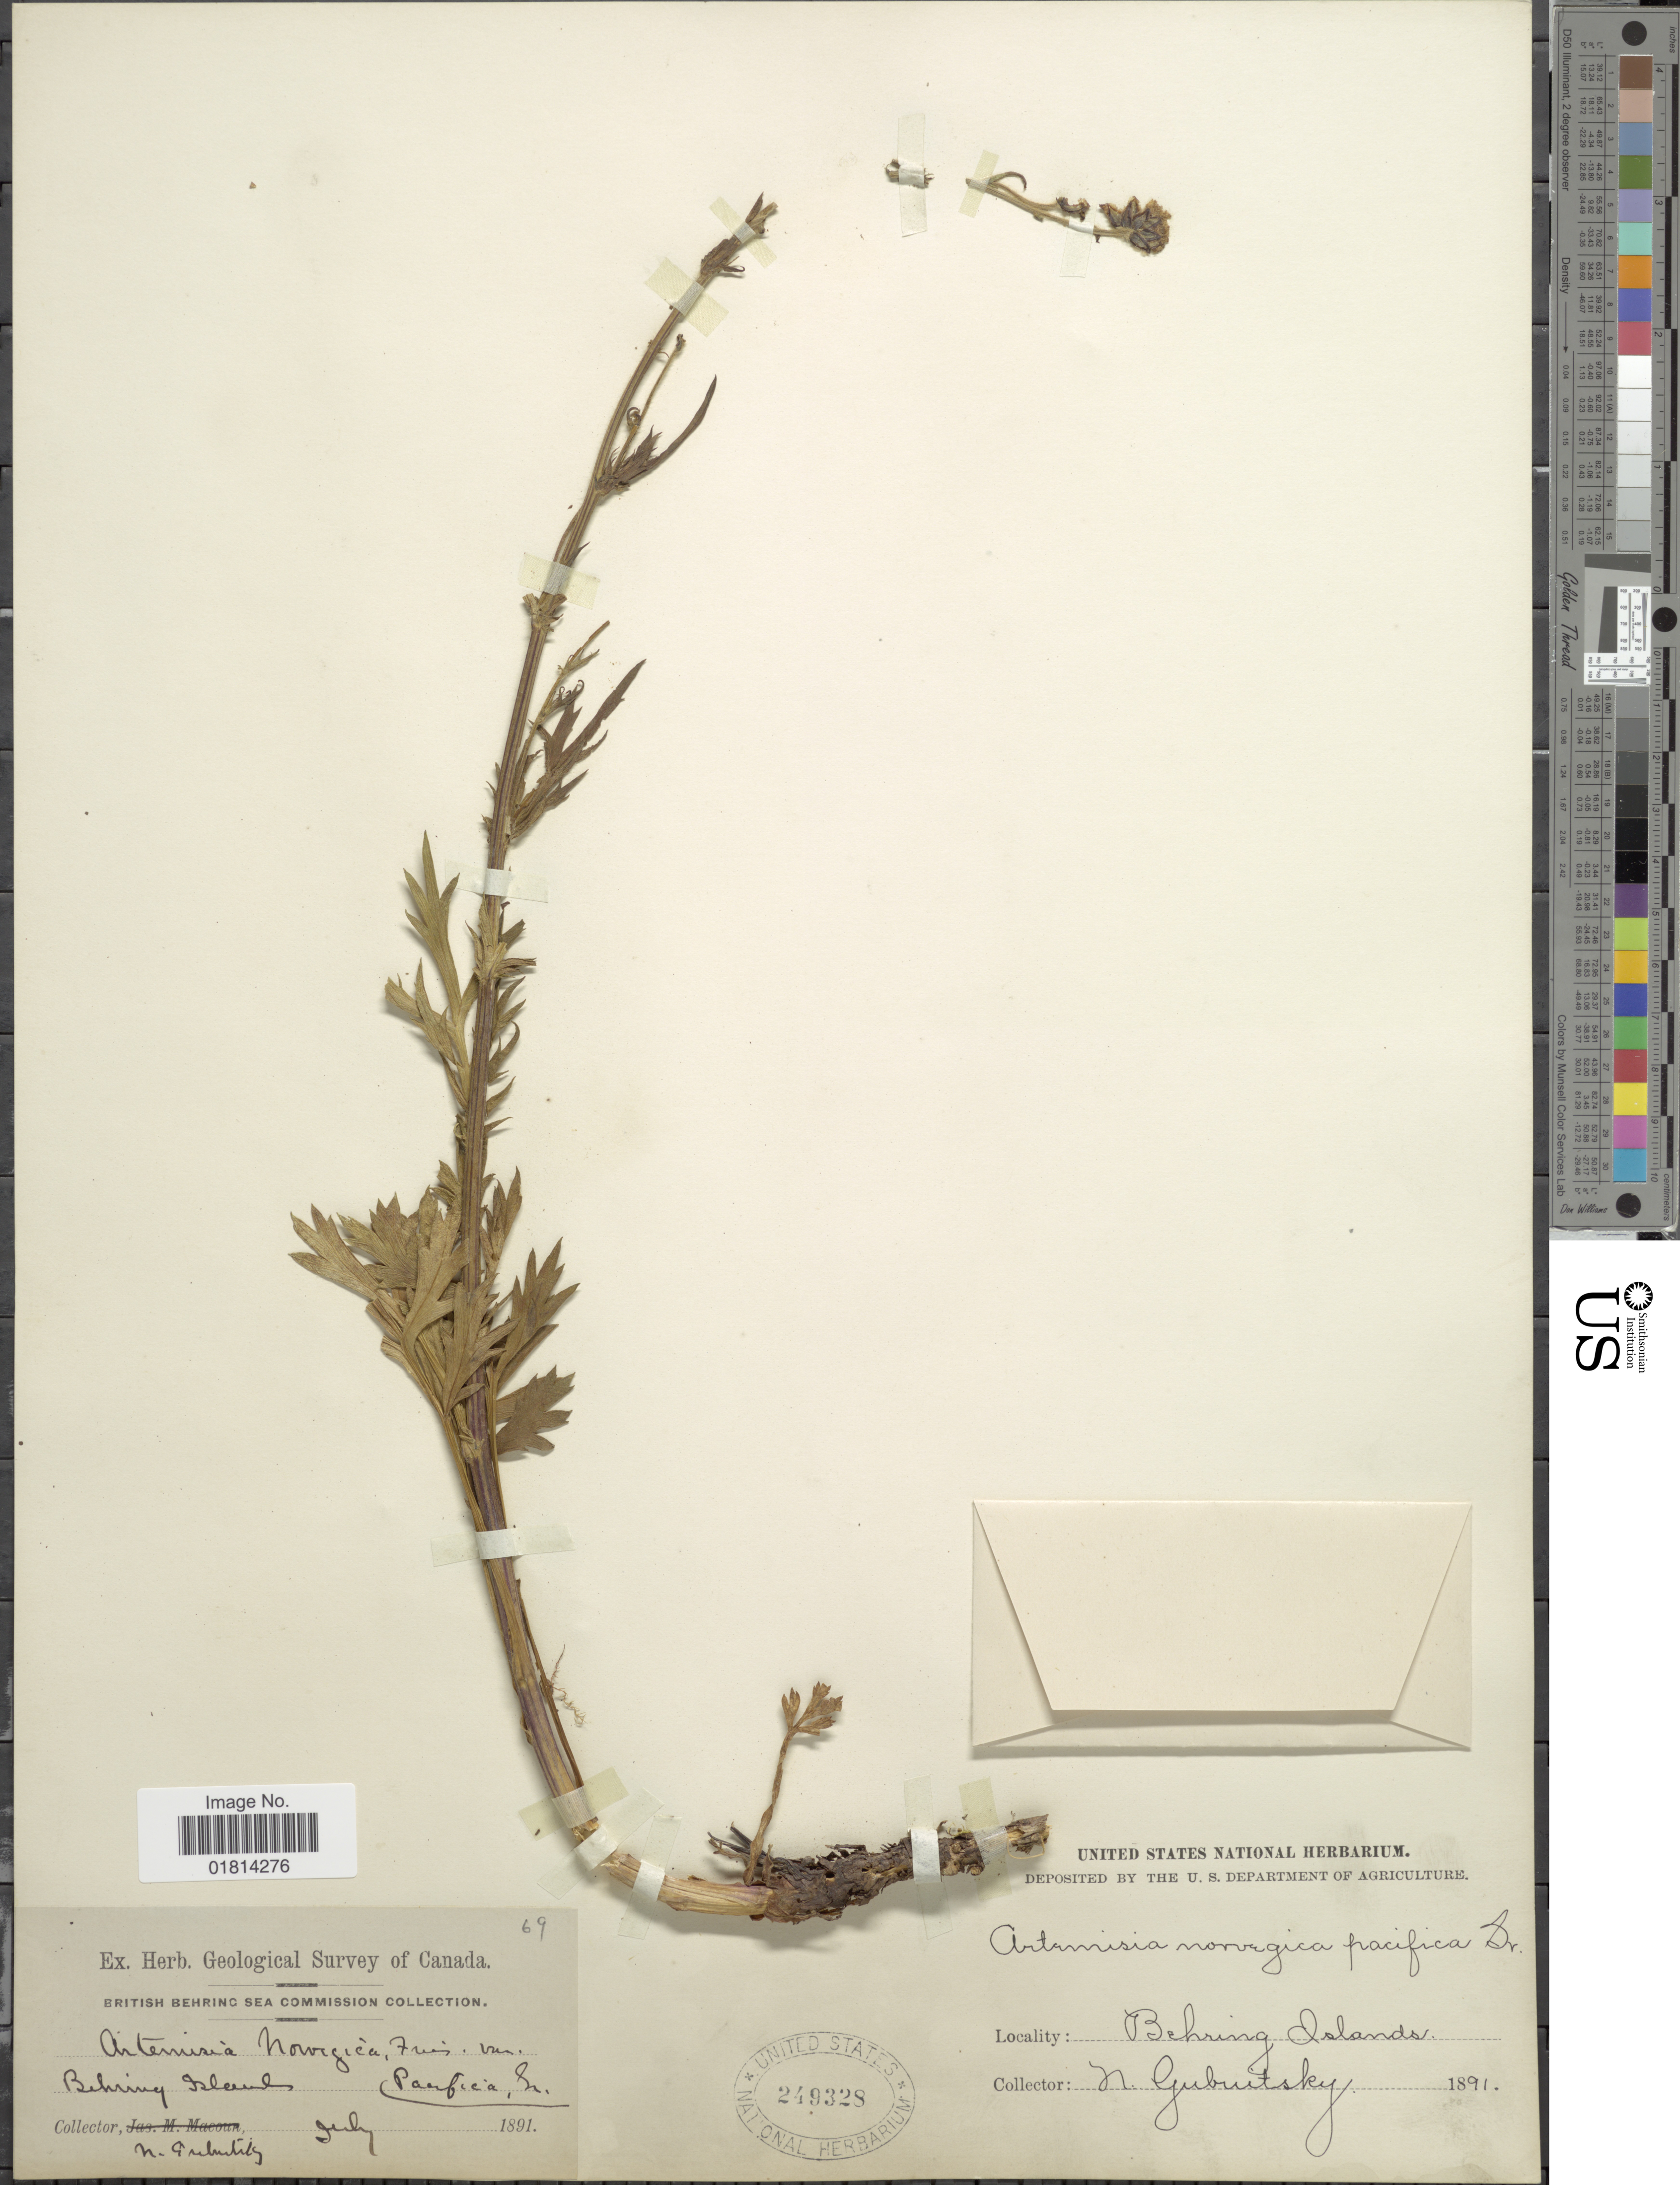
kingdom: Plantae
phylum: Tracheophyta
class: Magnoliopsida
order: Asterales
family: Asteraceae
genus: Artemisia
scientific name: Artemisia arctica var. beringensis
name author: Hultén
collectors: N. Gribnitsky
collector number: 69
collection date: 1891-07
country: Russian Federation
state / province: Kamchatka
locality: Behring Islands. British Behring Sea. Pacifica, Is.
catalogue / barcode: US 249328